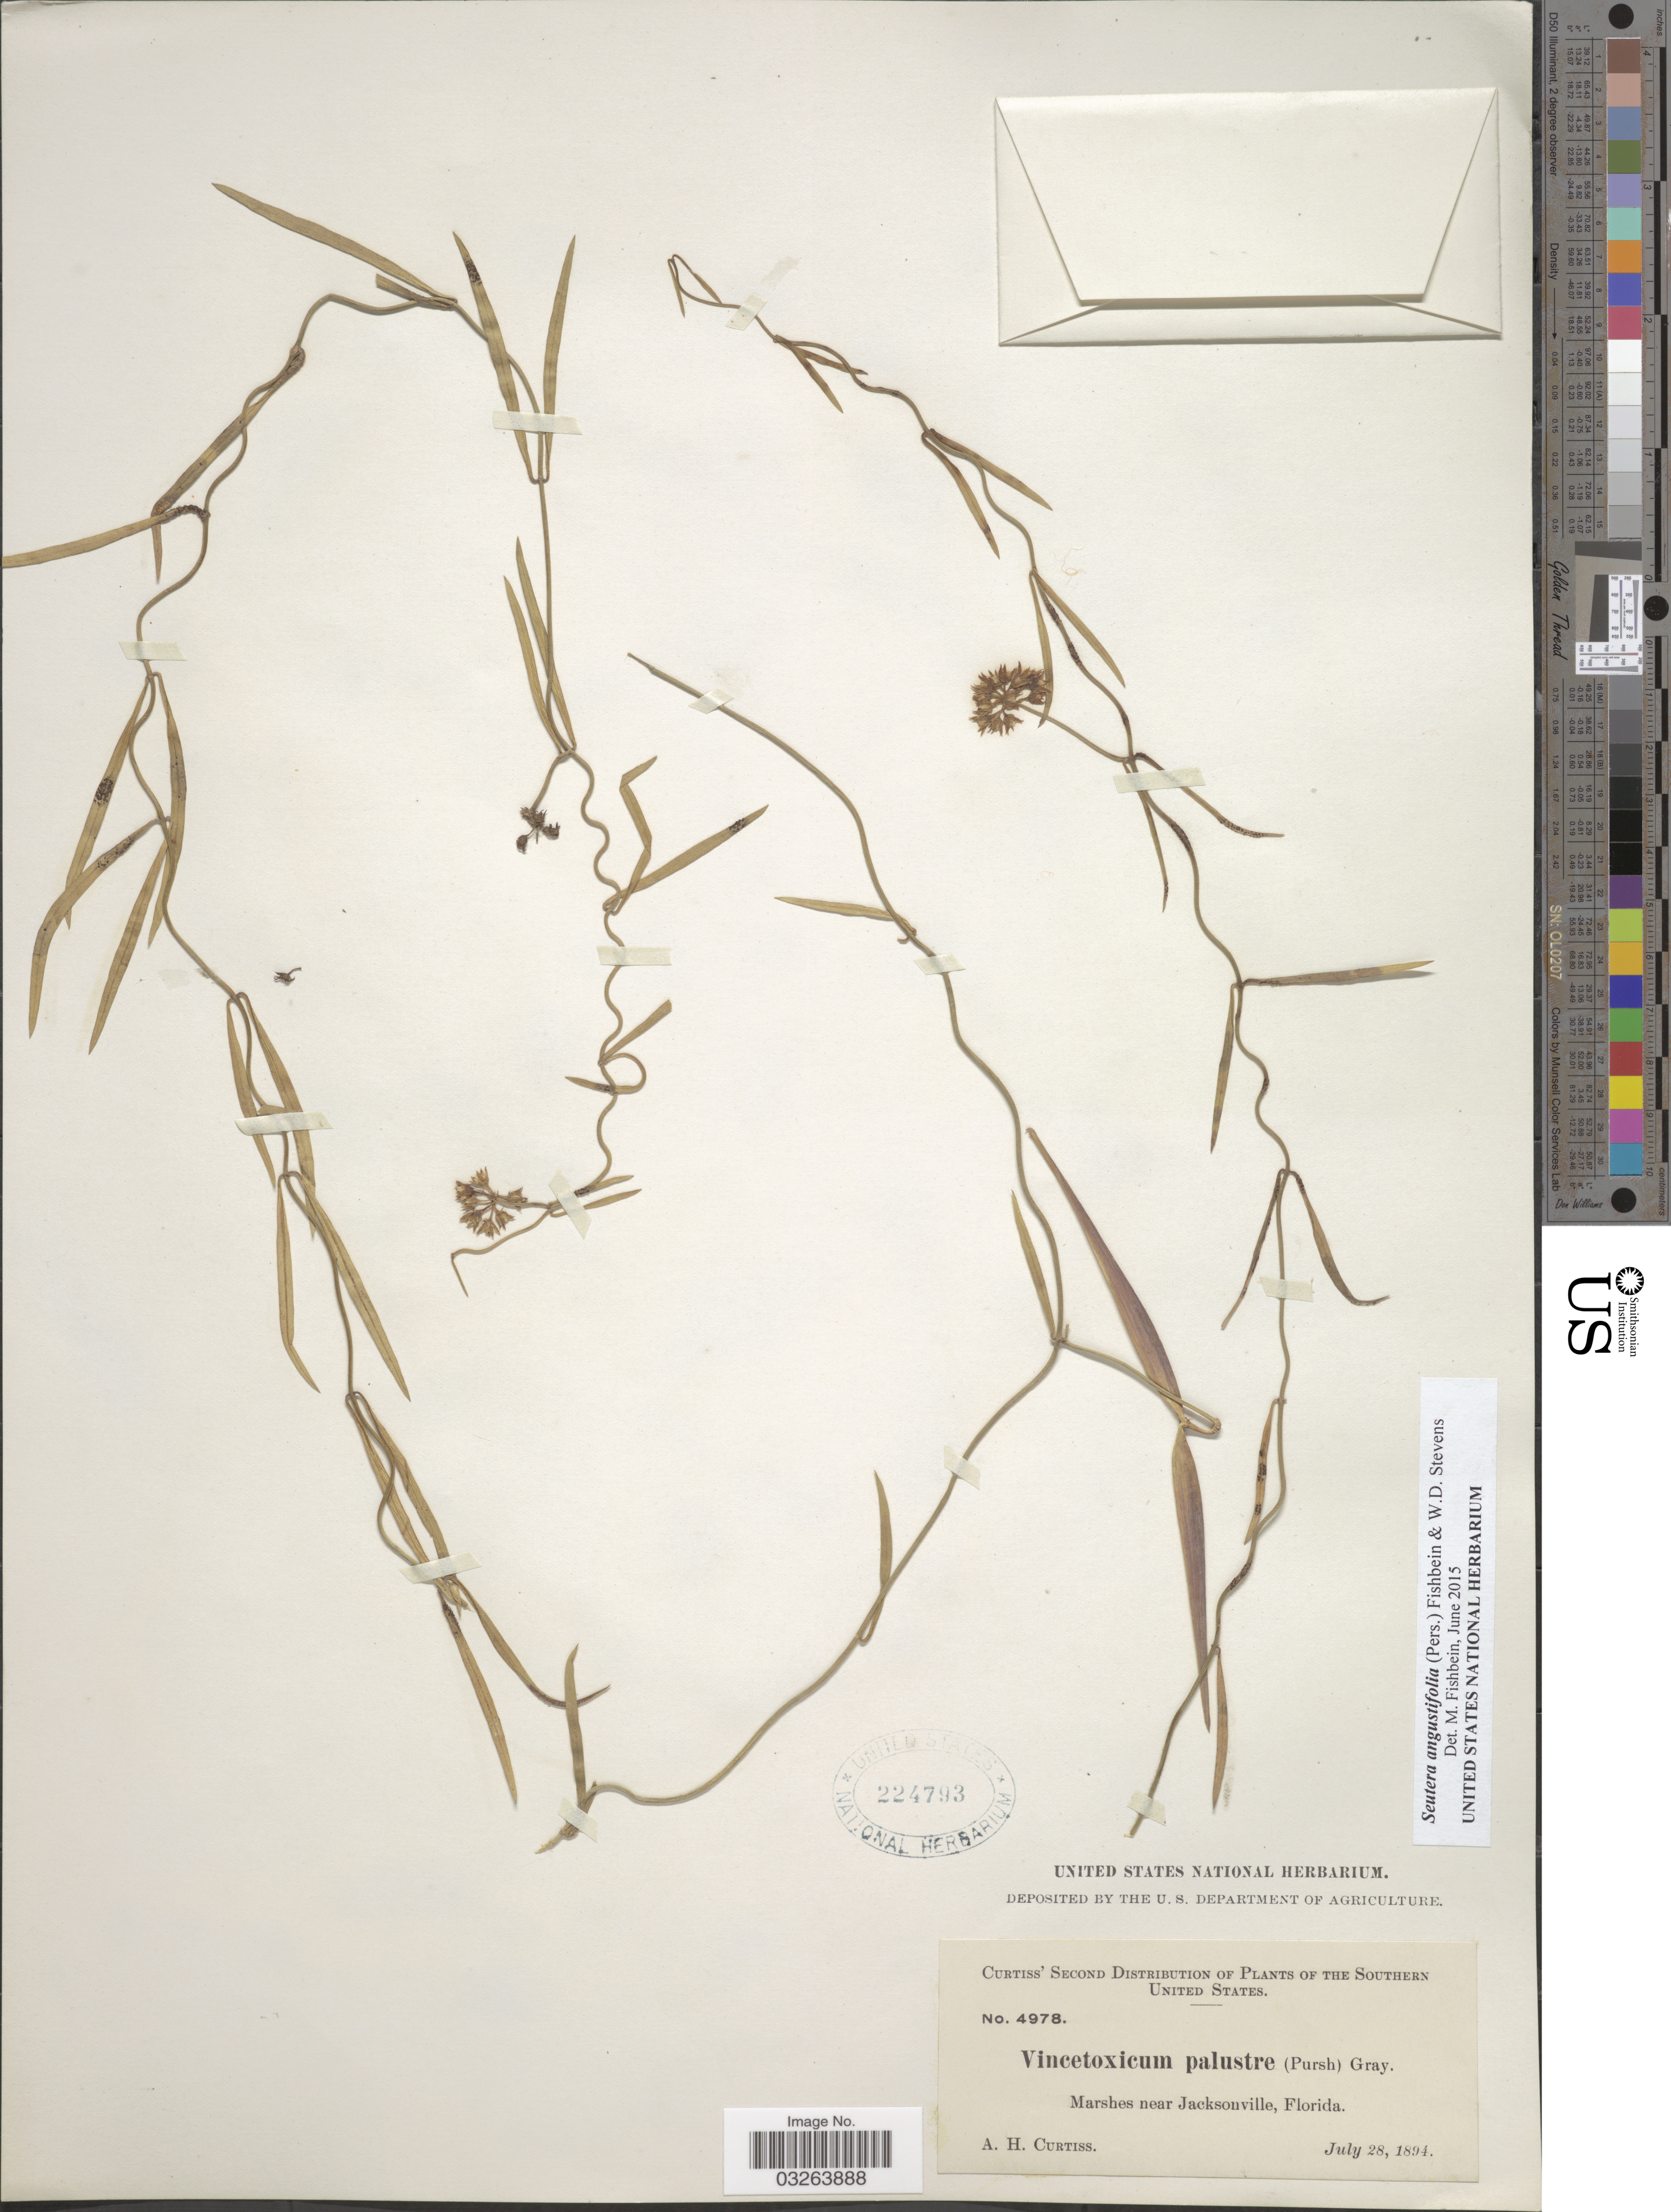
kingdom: Plantae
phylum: Tracheophyta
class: Magnoliopsida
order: Gentianales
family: Apocynaceae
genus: Seutera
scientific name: Seutera angustifolia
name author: Fishbein & W.D. Stevens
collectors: A. H. Curtiss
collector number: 4978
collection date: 1894-07-28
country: United States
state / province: Florida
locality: The Southern United States. Marshesh near Jacksonville.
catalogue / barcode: US 224793